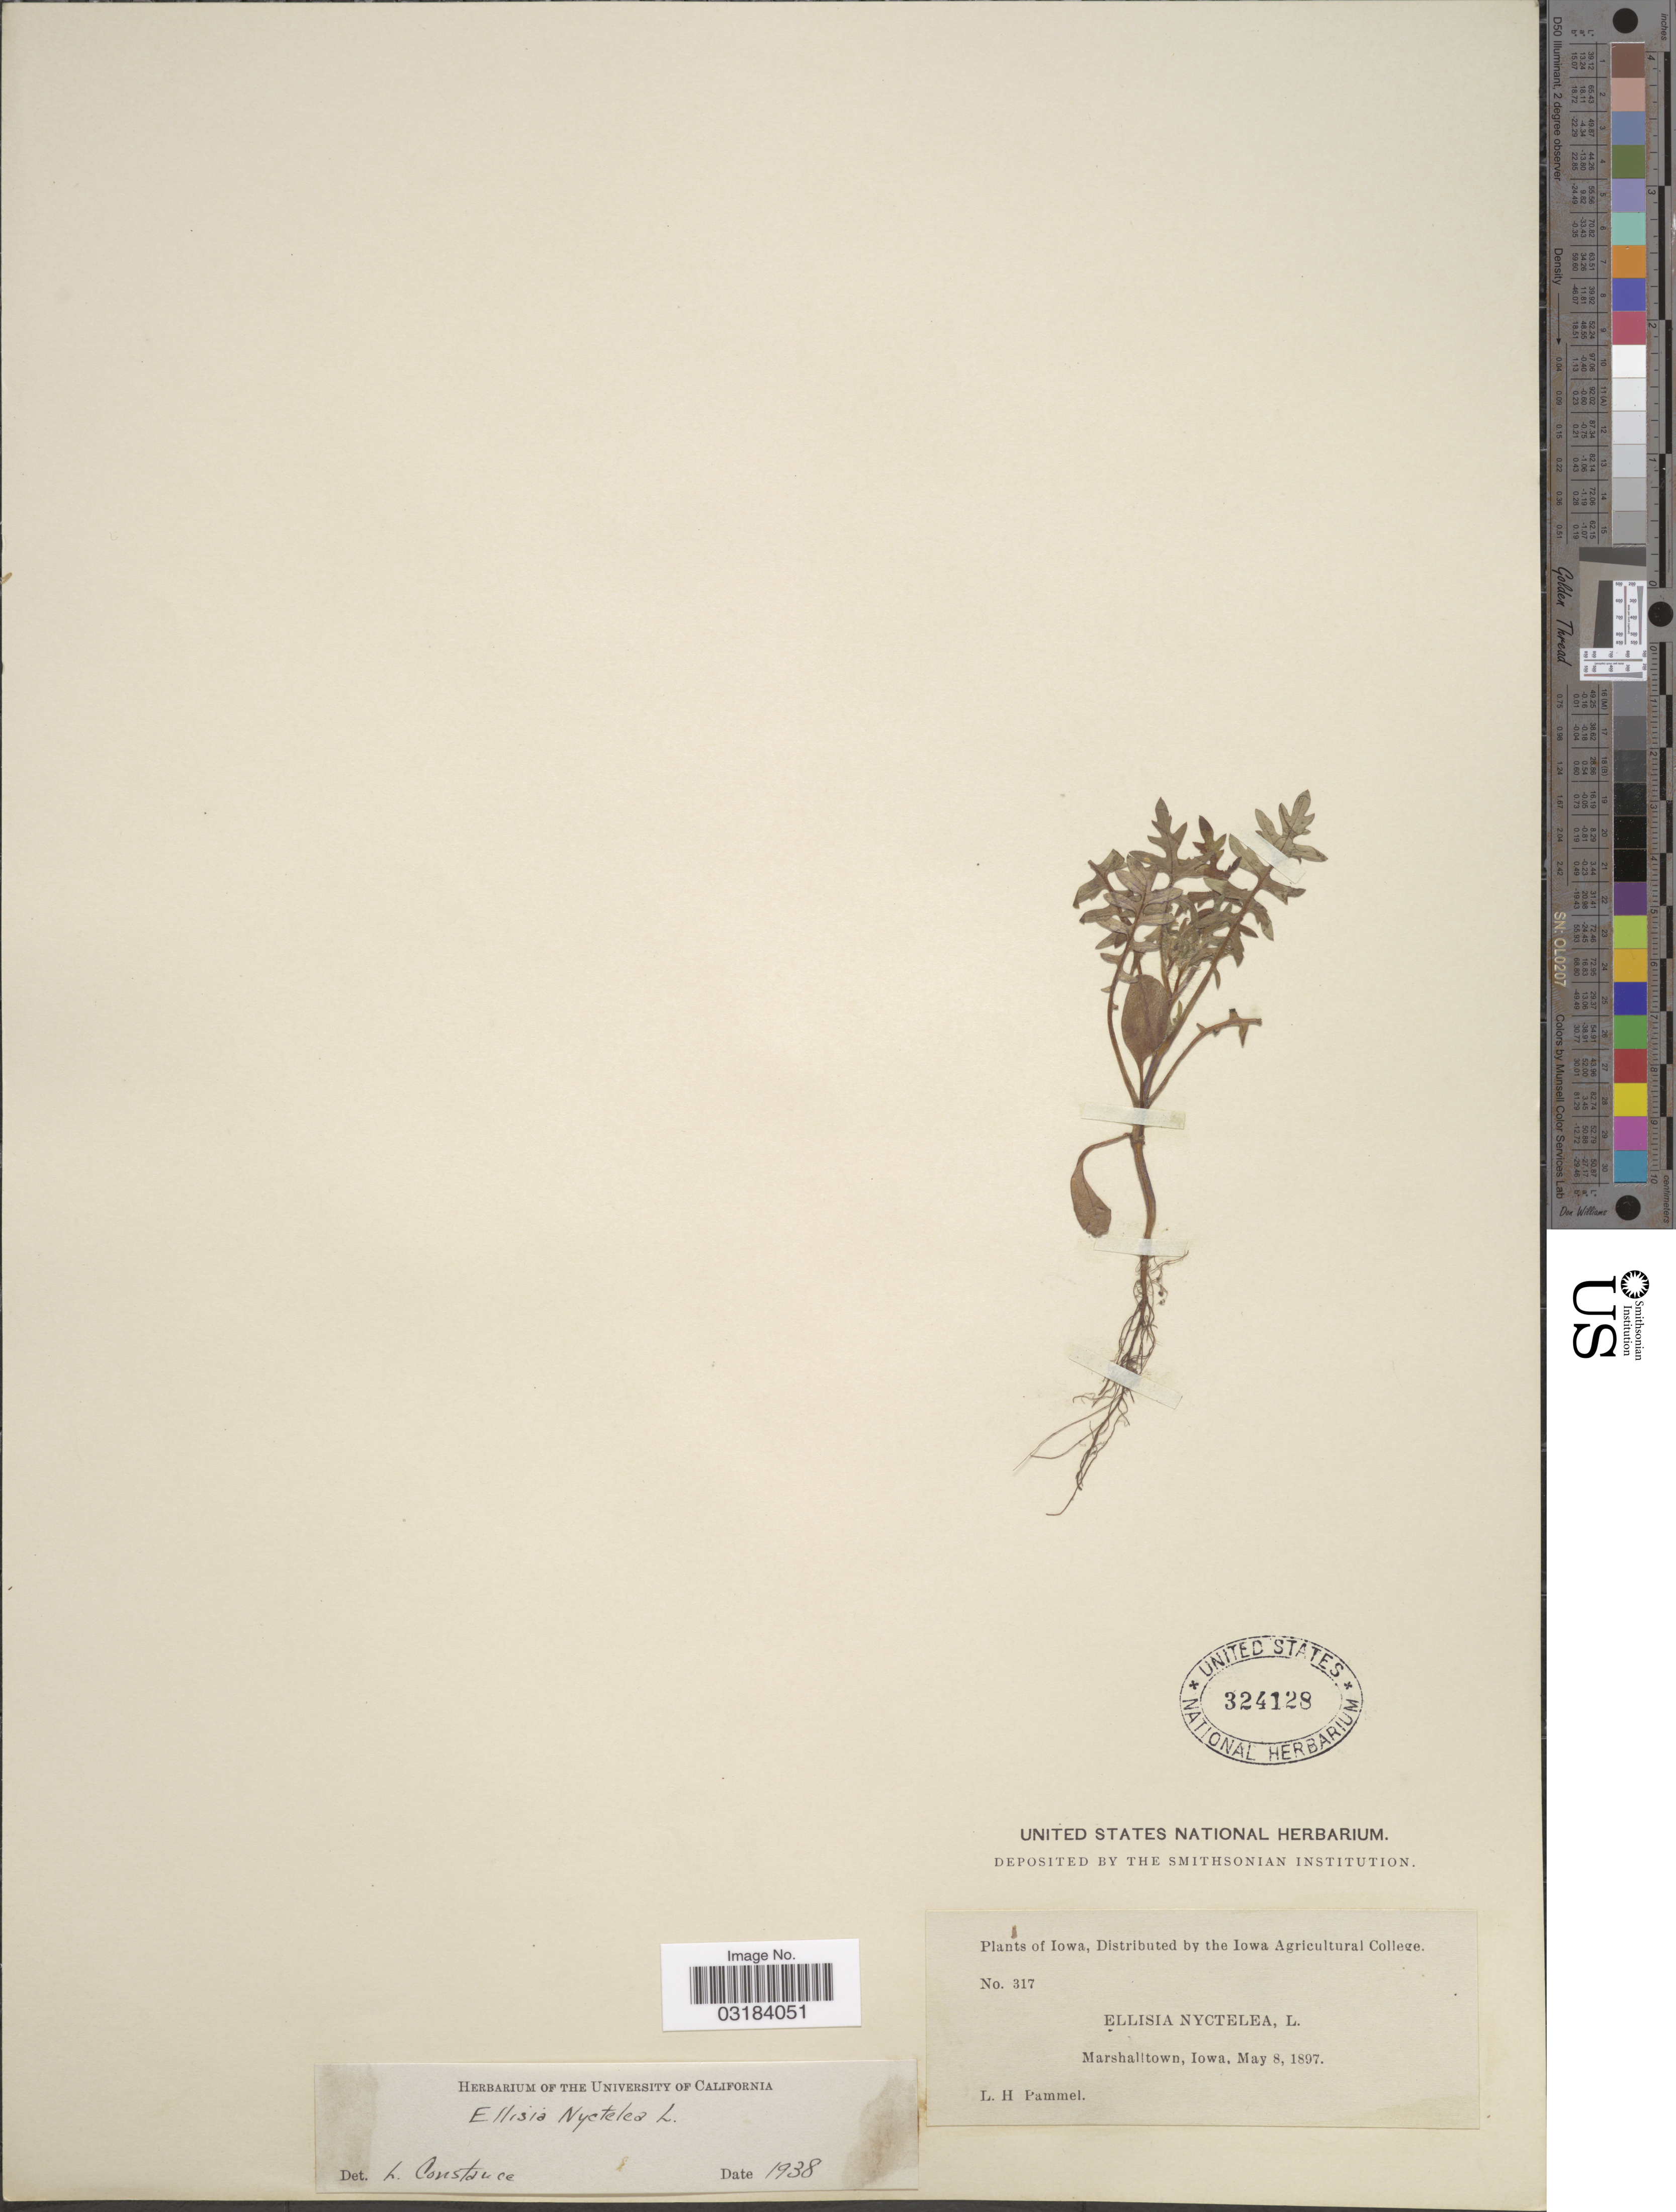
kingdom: Plantae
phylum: Tracheophyta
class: Magnoliopsida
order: Boraginales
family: Hydrophyllaceae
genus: Ellisia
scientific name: Ellisia nyctelea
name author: L.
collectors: L. Pammel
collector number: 317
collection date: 1897-05-08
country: United States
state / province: Iowa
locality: Marshalltown.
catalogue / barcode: US 324128